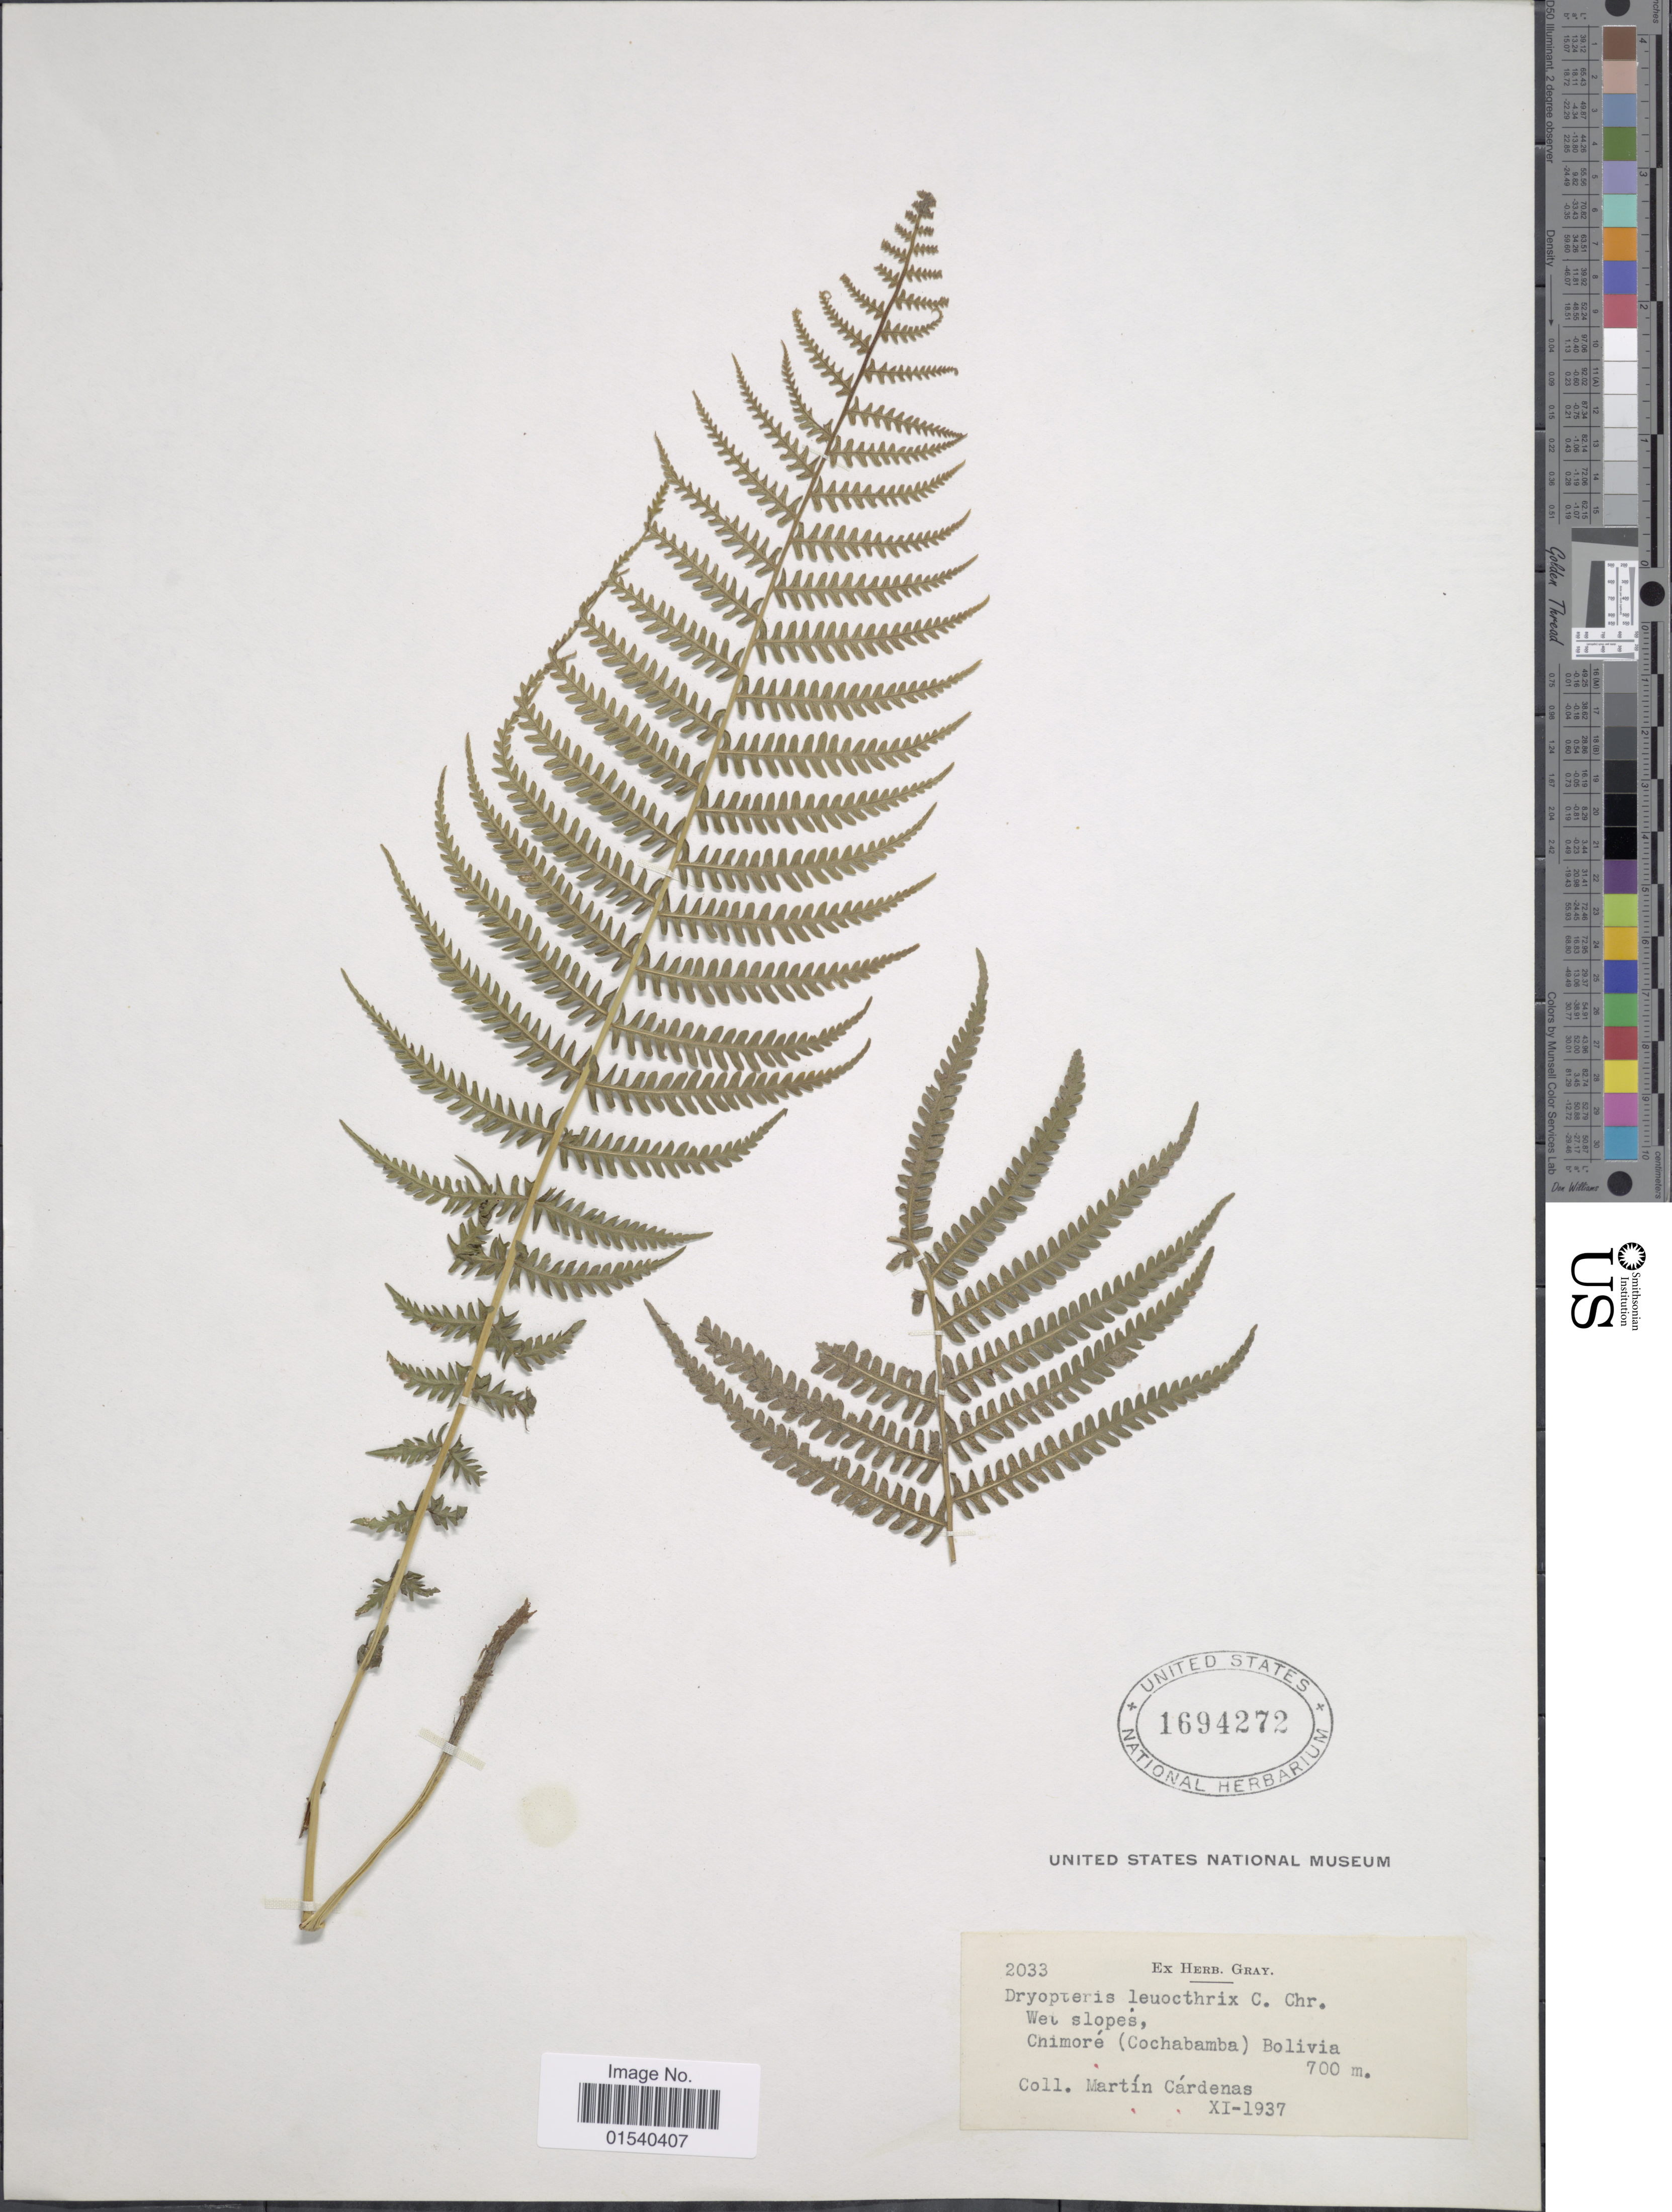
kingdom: Plantae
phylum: Tracheophyta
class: Polypodiopsida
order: Polypodiales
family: Thelypteridaceae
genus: Amauropelta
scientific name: Amauropelta opposita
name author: (Vahl) Pic. Serm.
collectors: M. Cárdenas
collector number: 2033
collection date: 1937-11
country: Bolivia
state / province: Cochabamba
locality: Chimoré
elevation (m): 700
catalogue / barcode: US 1694272